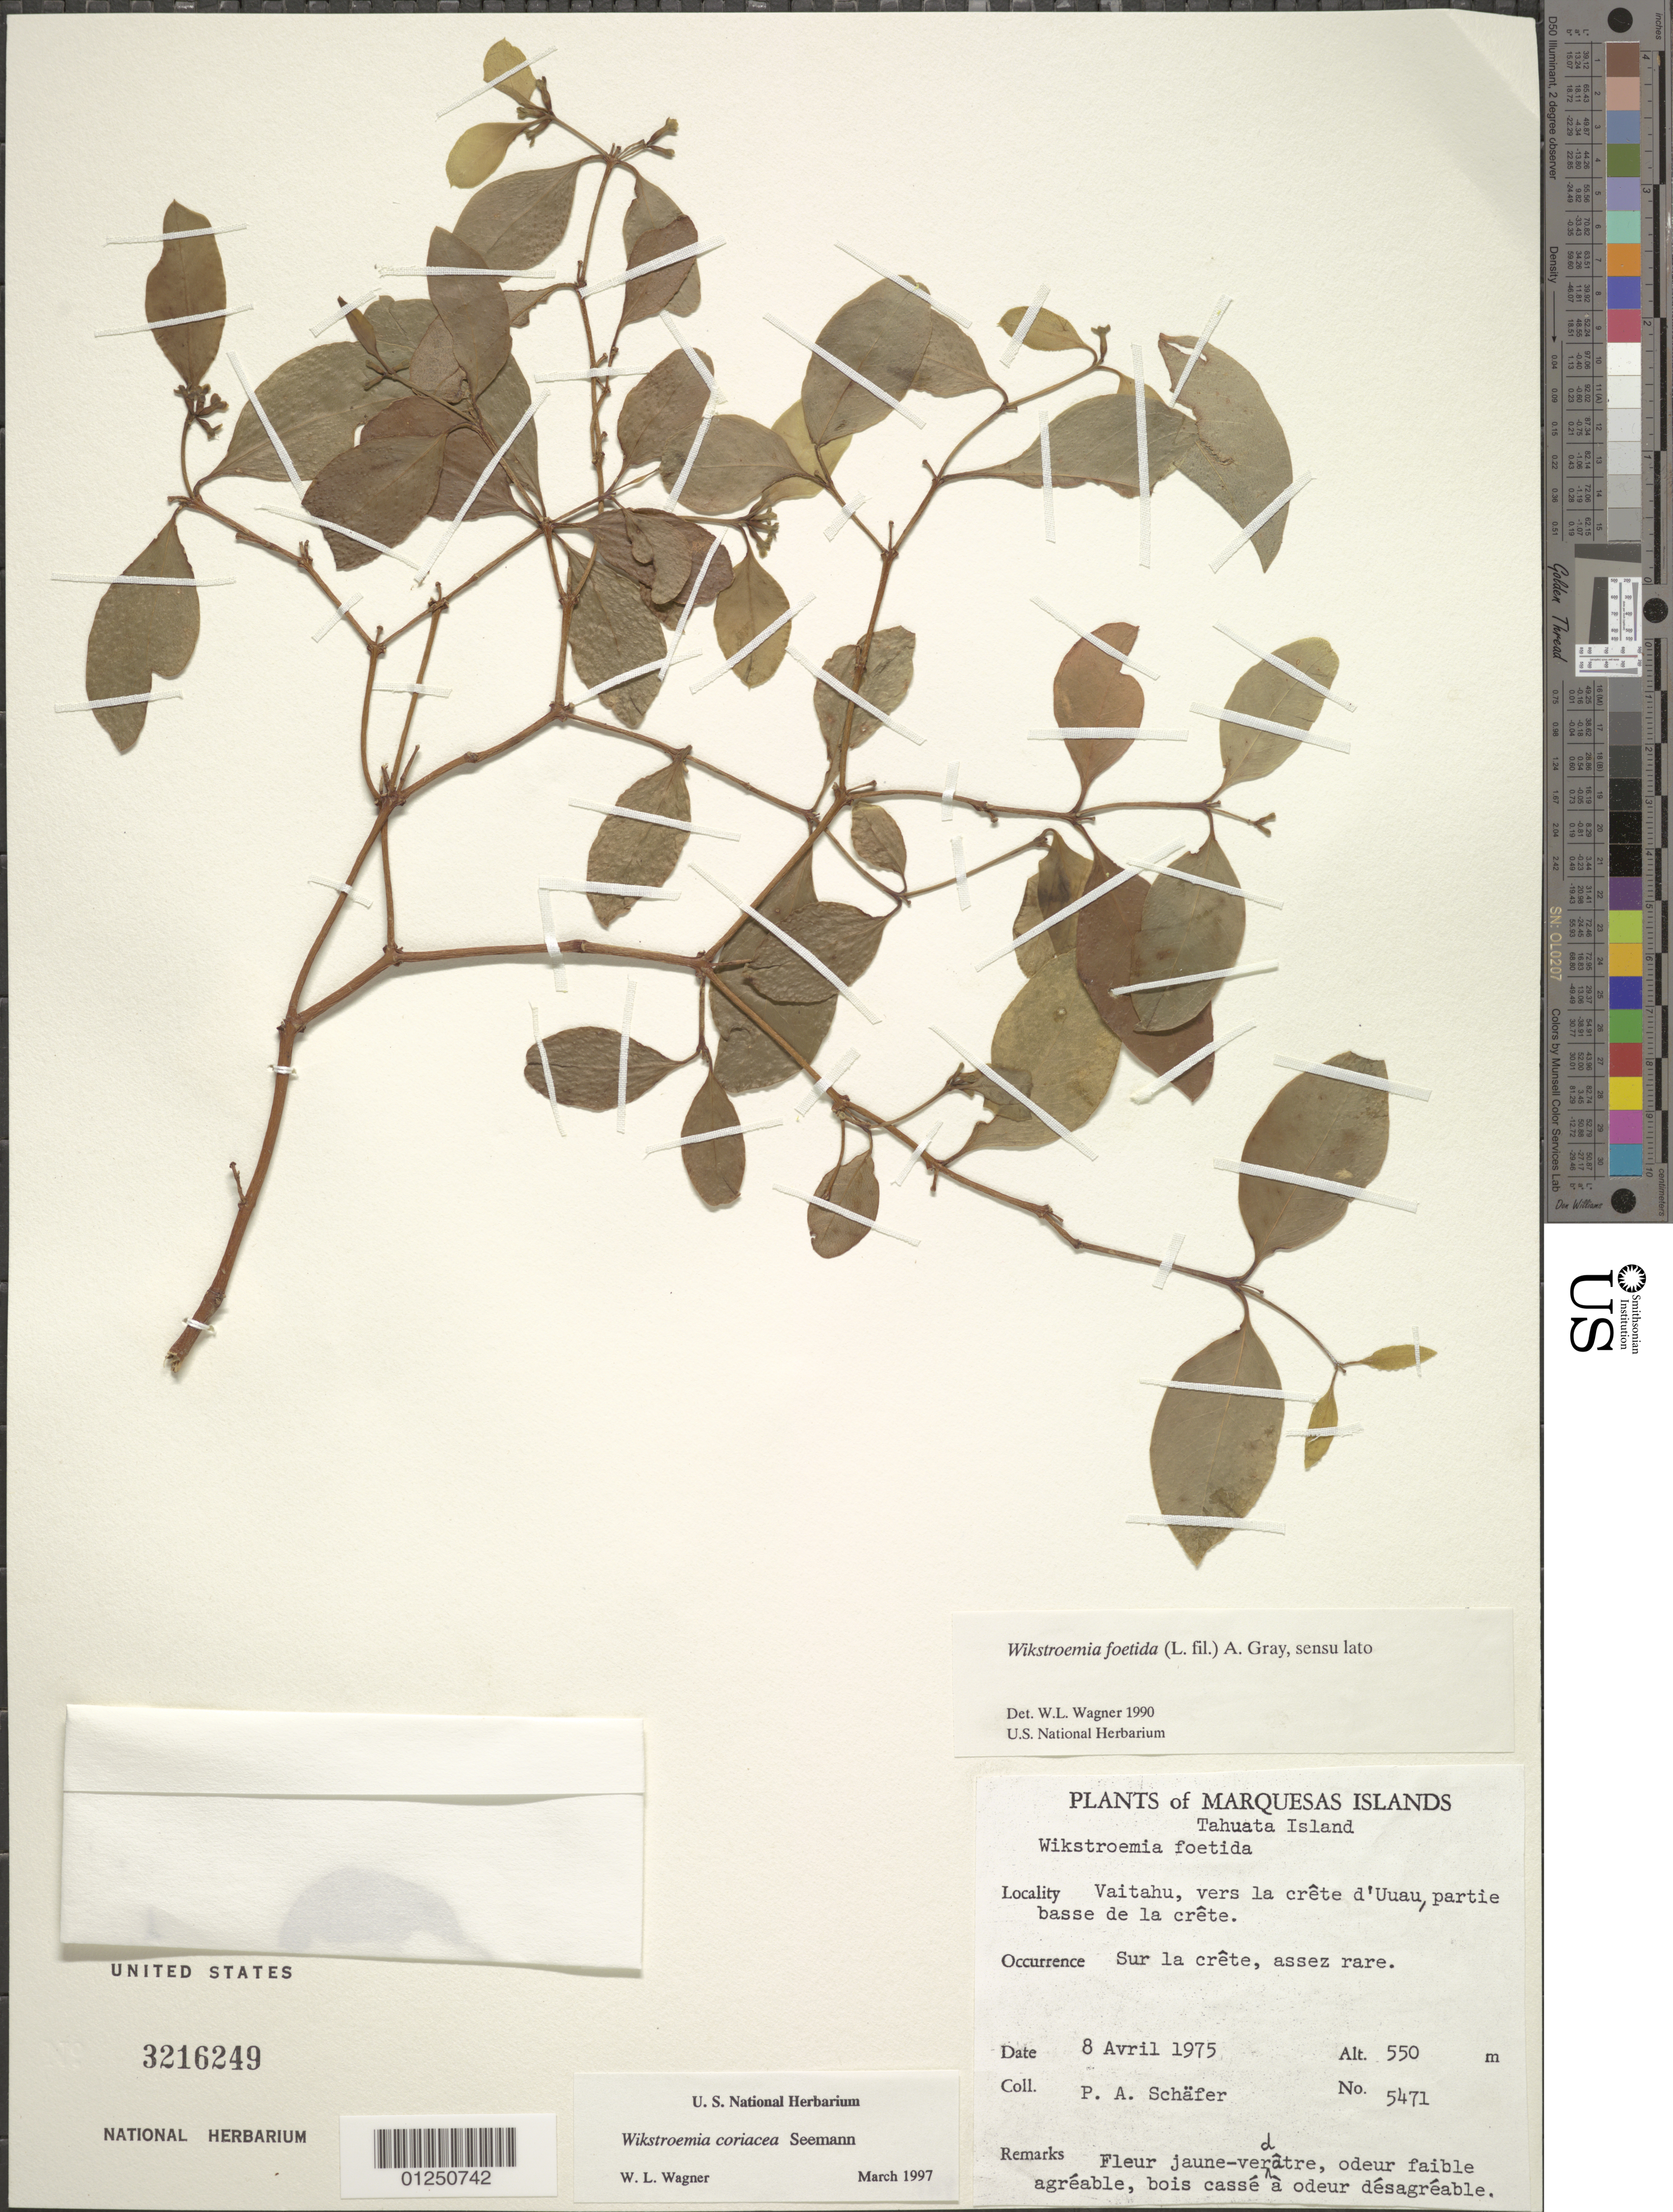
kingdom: Plantae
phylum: Tracheophyta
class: Magnoliopsida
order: Malvales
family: Thymelaeaceae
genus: Wikstroemia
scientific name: Wikstroemia coriacea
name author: Seem.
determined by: Wagner, W. L., (BOT), Smithsonian Institution - National Museum of Natural History (UNITED STATES)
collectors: P. A. Schäfer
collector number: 5471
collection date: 1975-04-08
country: French Polynesia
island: Tahuata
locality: Vaitahu, vers la crête d'Uuau, partie basse de la crête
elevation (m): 550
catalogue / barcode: US 3216249